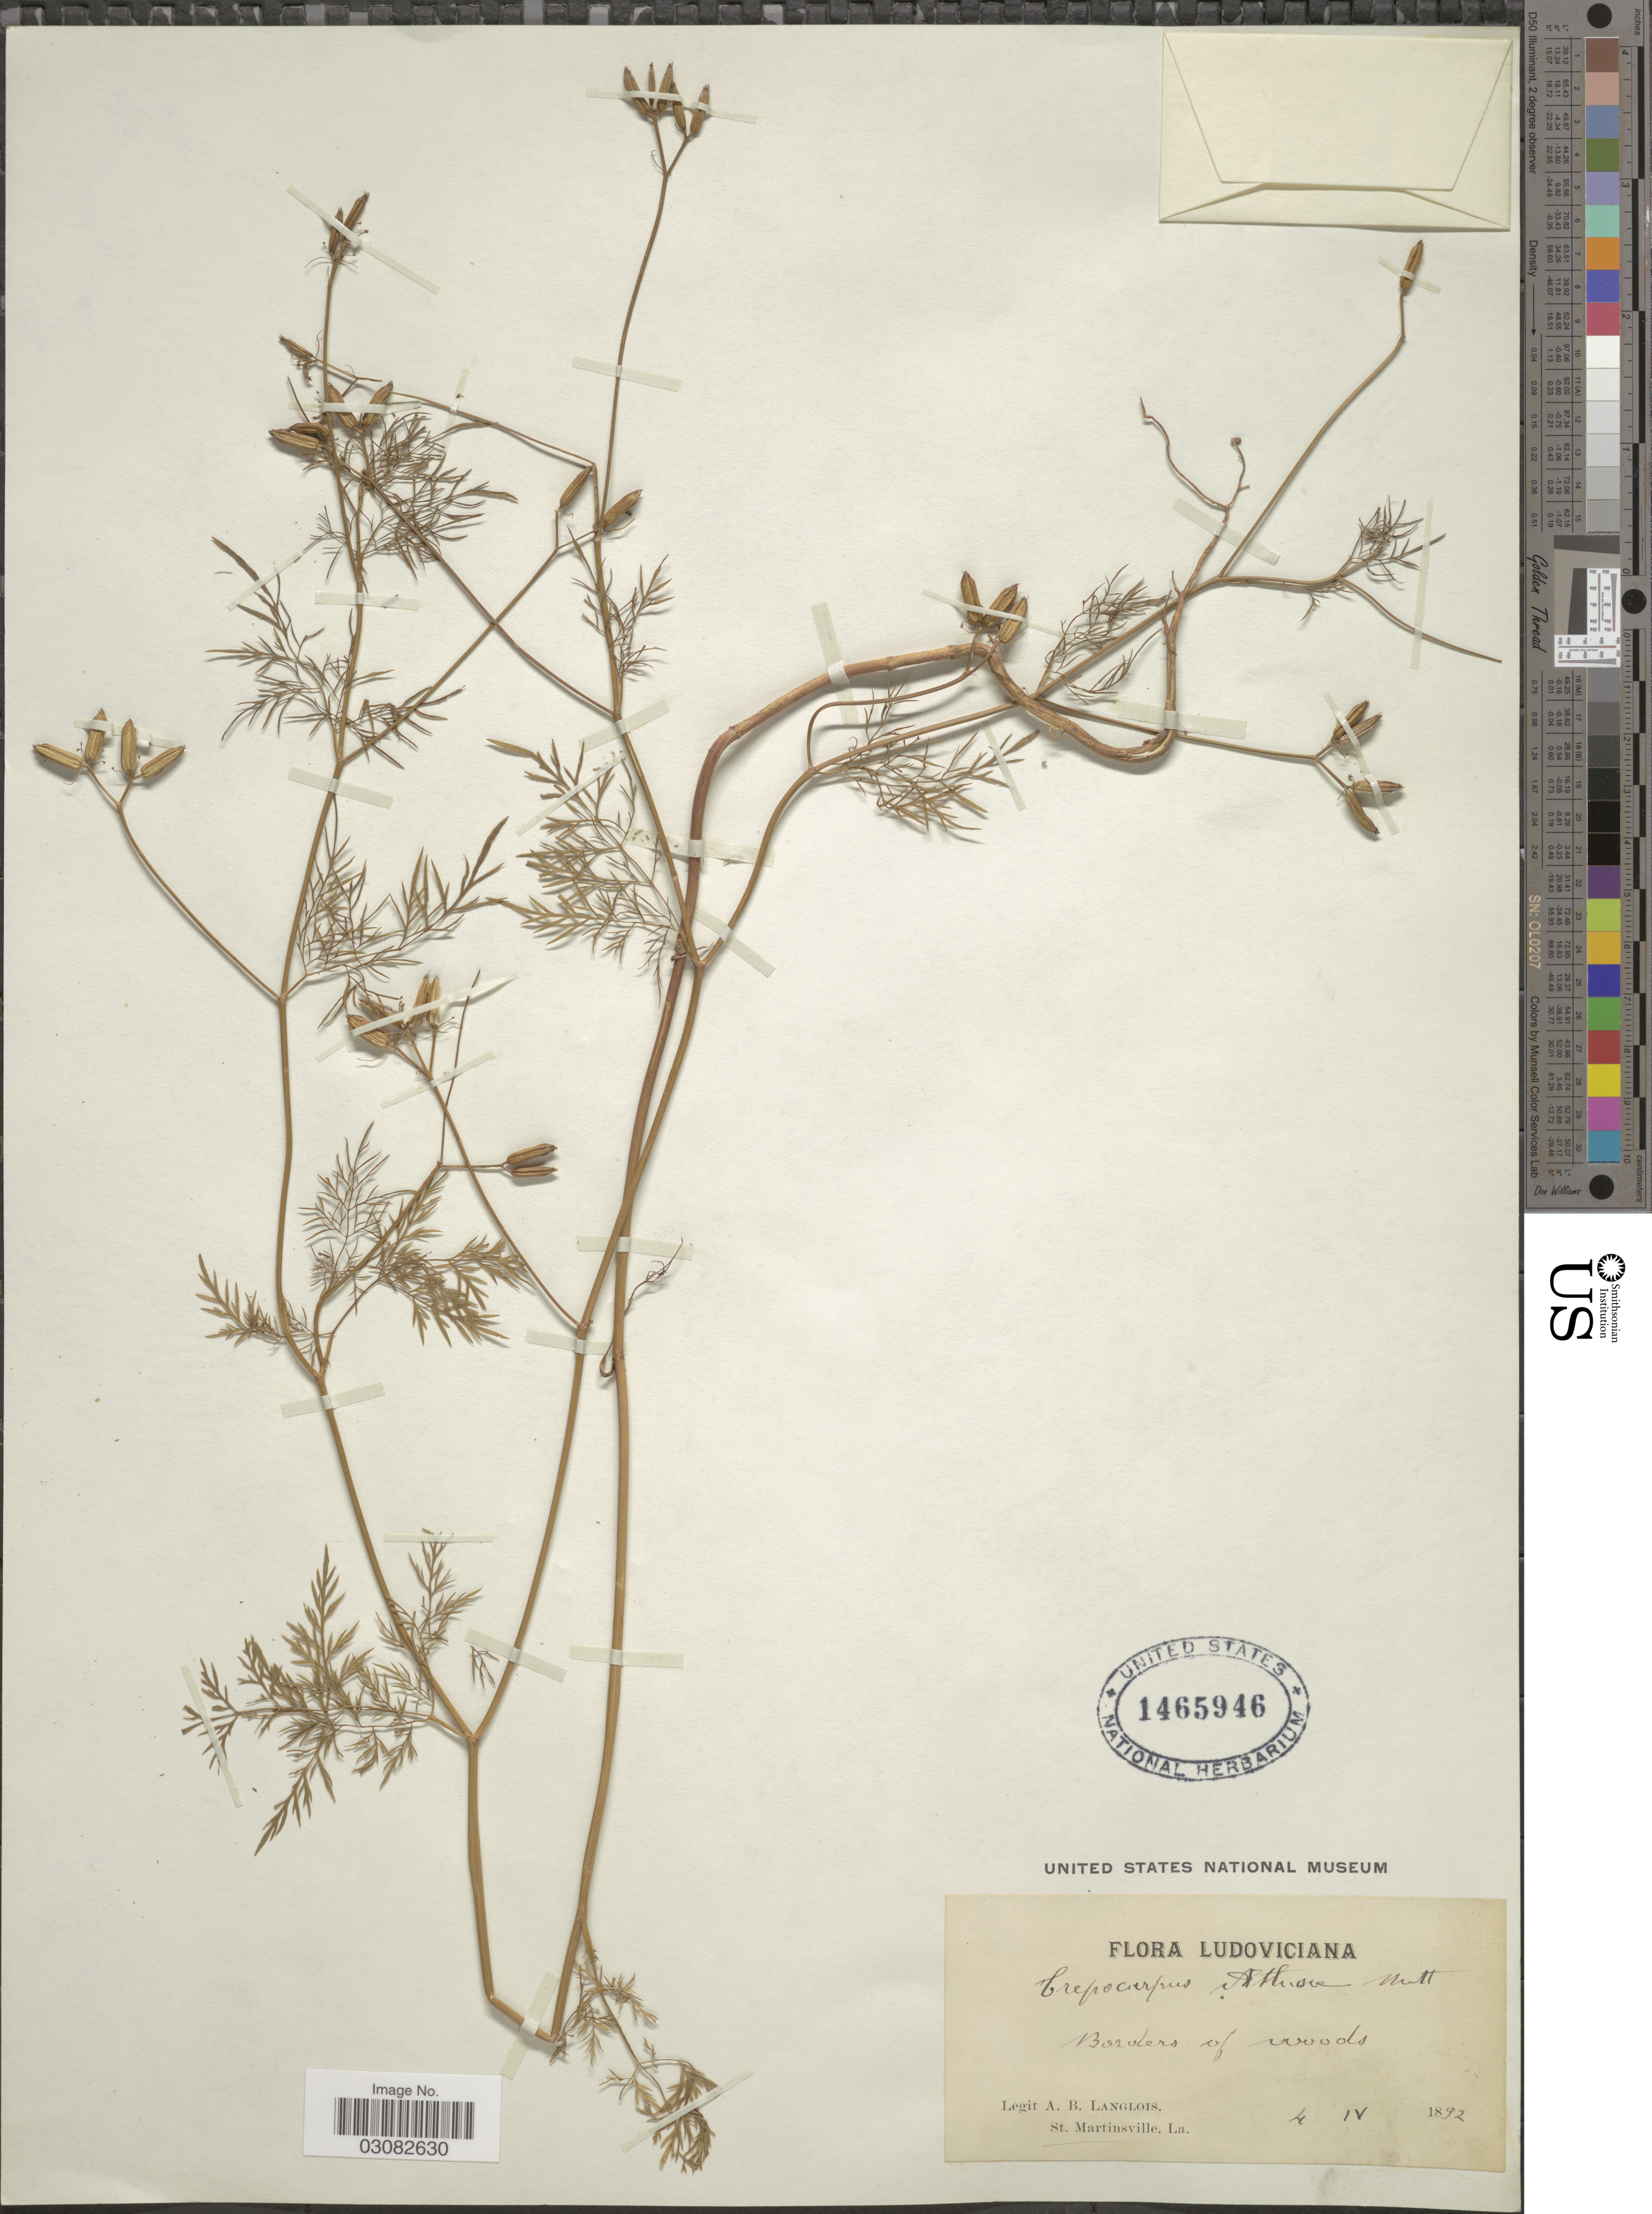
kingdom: Plantae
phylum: Tracheophyta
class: Magnoliopsida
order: Apiales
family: Apiaceae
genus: Trepocarpus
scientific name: Trepocarpus aethusae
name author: Nutt. ex DC.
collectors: A. Langlois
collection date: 1892-04-04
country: United States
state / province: Louisiana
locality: Ludoviciana. Borders of woods.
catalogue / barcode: US 1465946